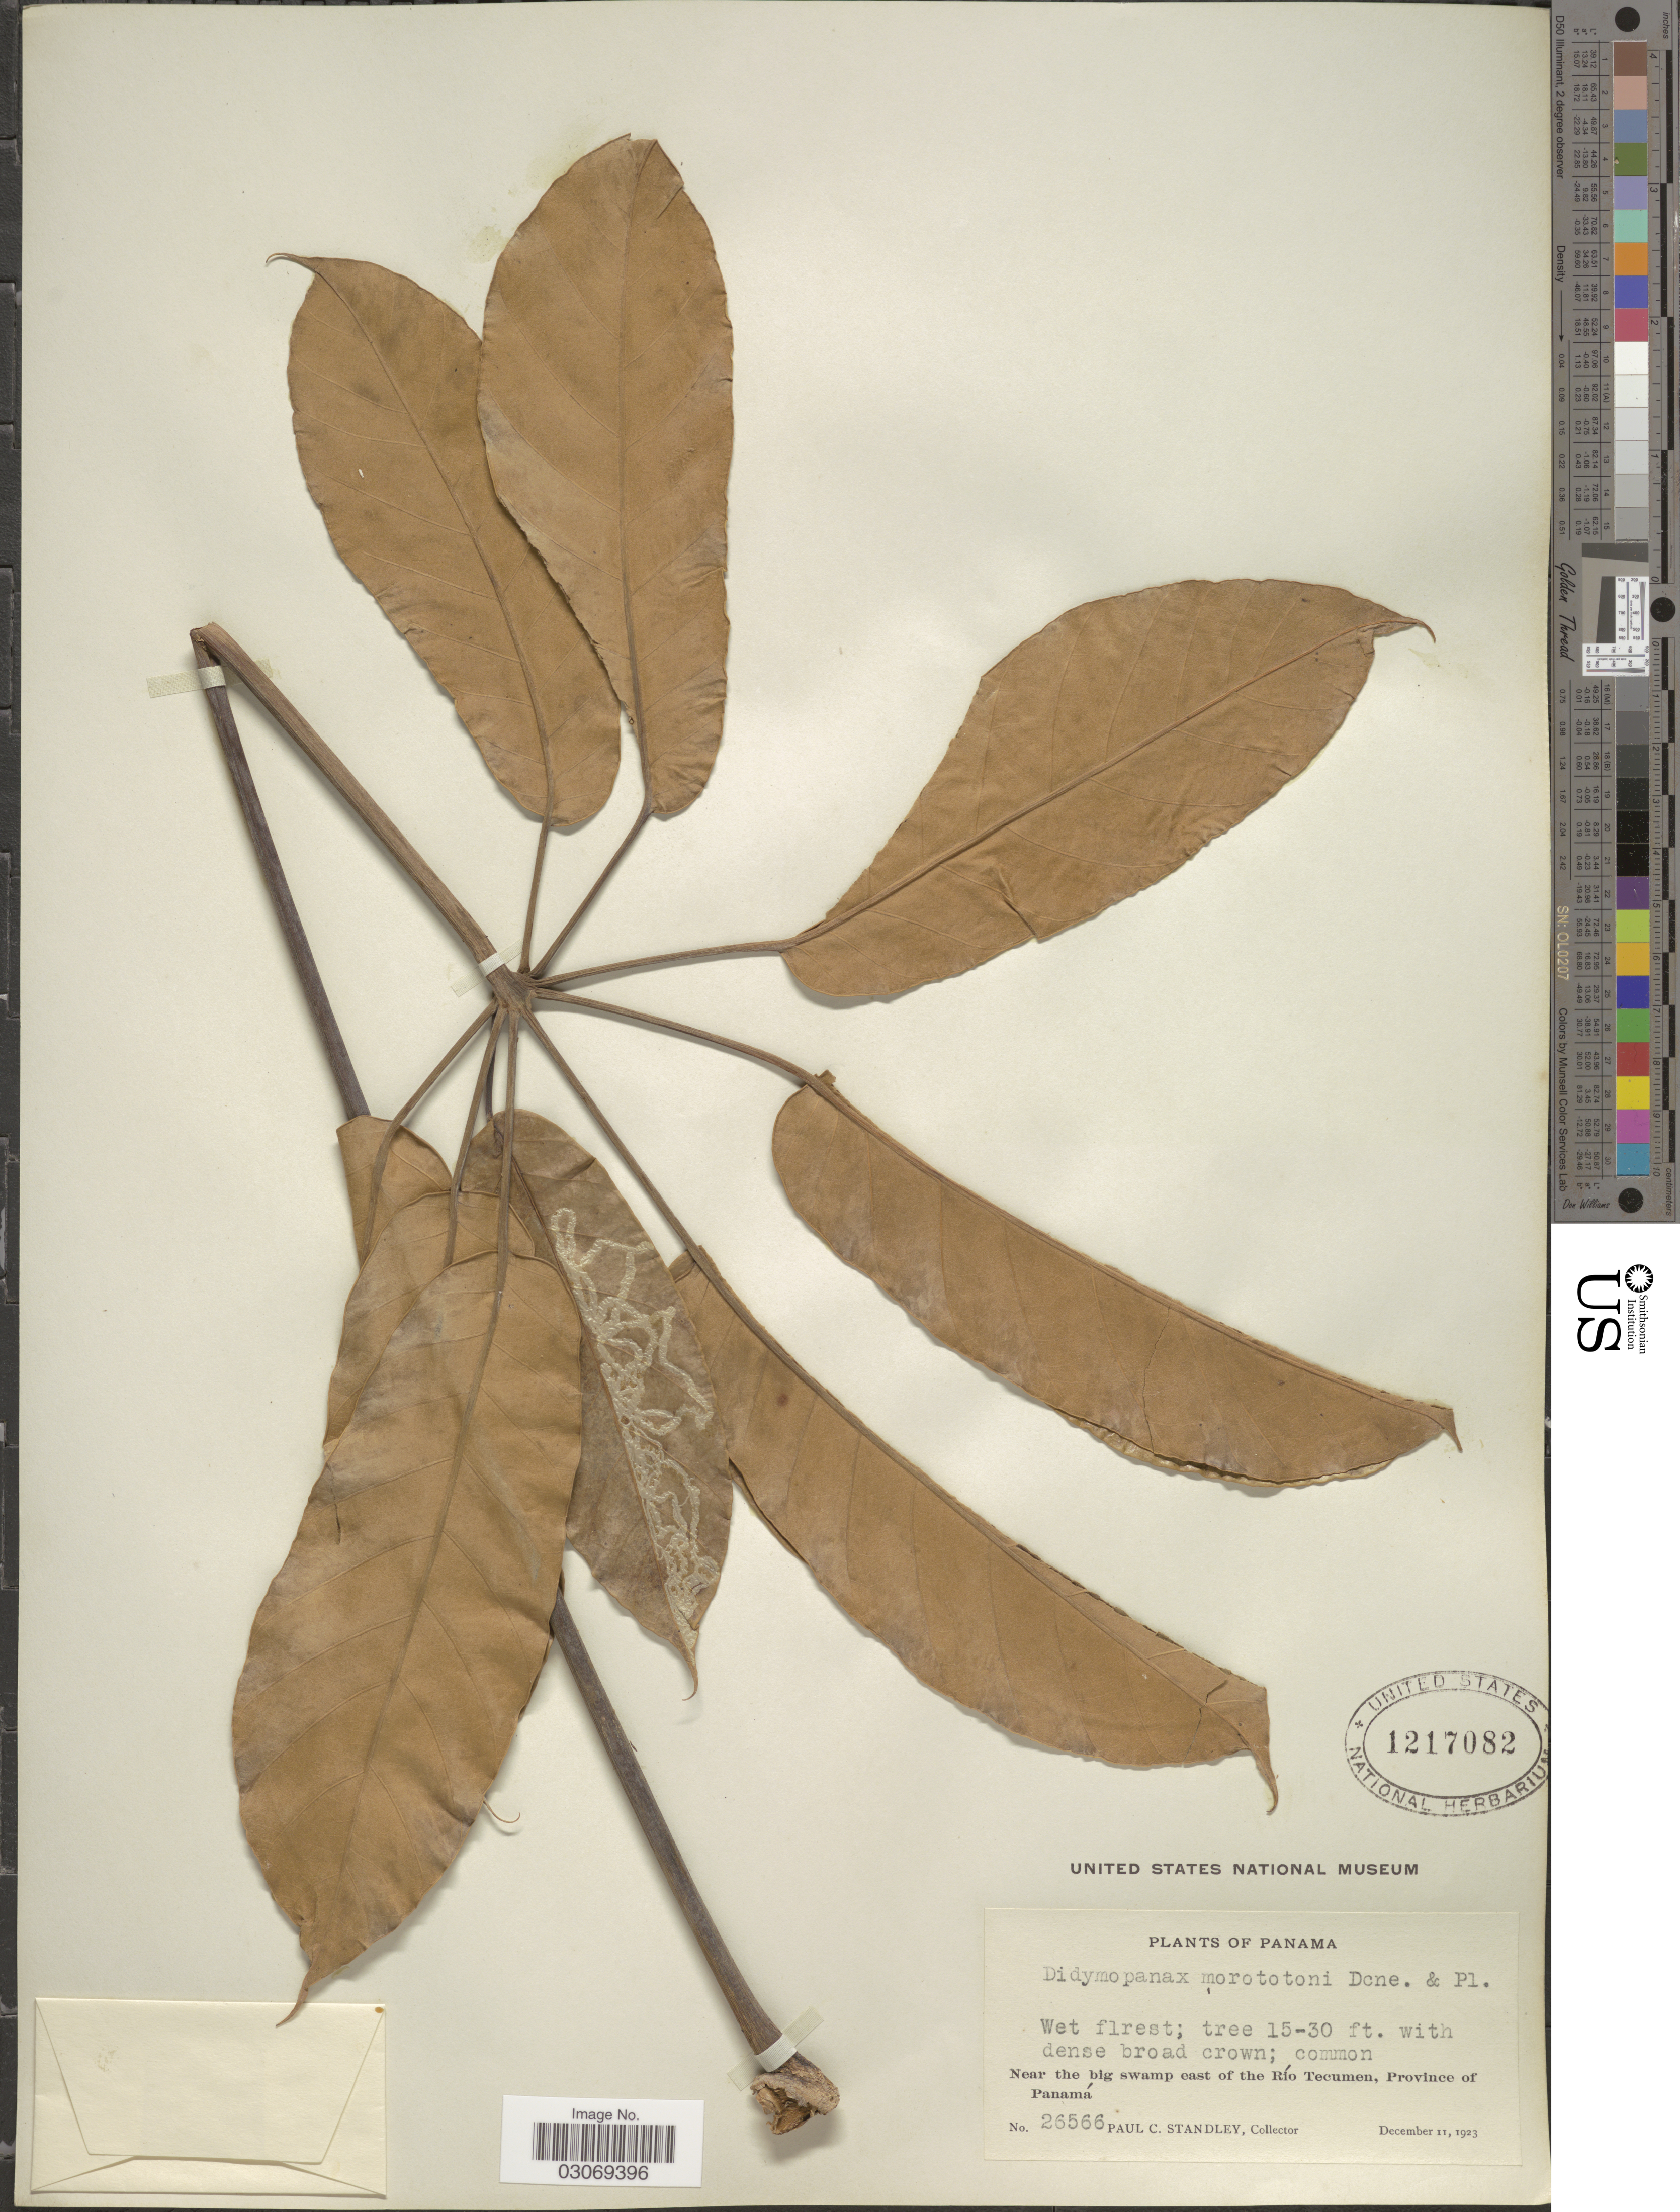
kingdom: Plantae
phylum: Tracheophyta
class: Magnoliopsida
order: Apiales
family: Araliaceae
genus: Schefflera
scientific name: Schefflera morototoni (Aubl.) Maguire, Steyerm. & Frodin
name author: (Aubl.) Maguire et al.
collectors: P. C. Standley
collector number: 26566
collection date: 1923-12-11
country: Panama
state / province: Panamá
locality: Near the big swamp east of the Río Tecumen.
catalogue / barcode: US 1217082